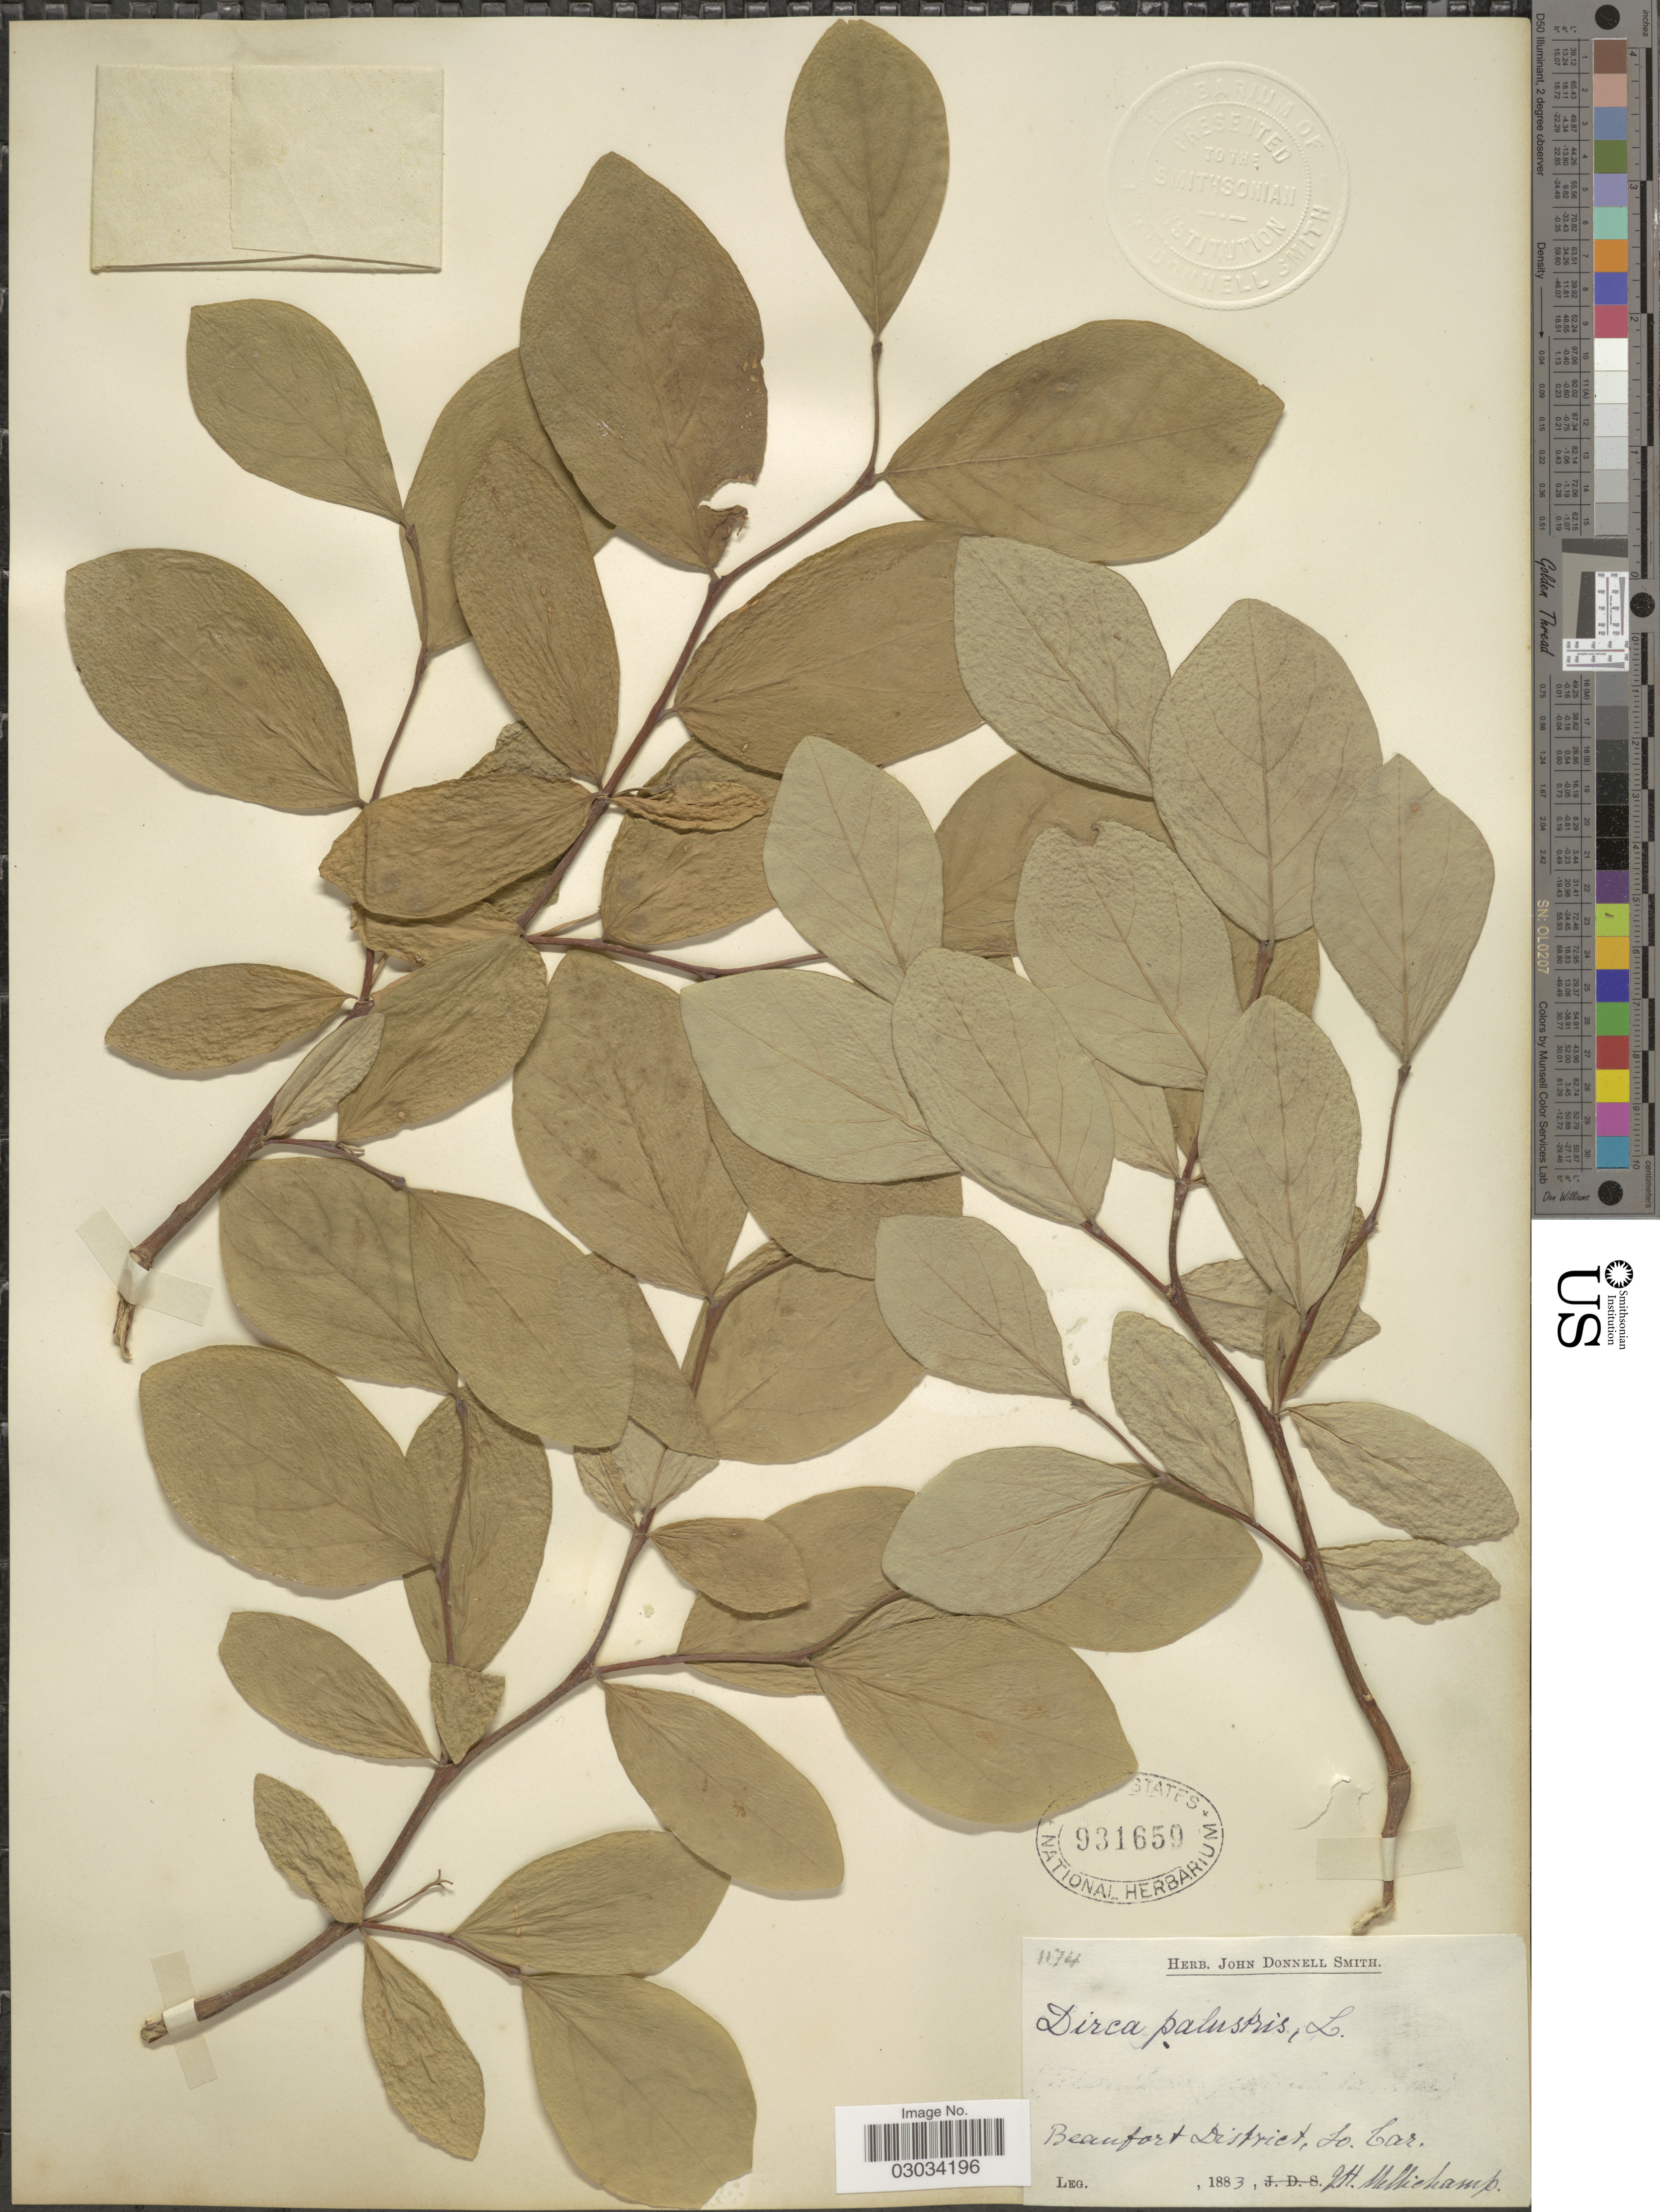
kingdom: Plantae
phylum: Tracheophyta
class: Magnoliopsida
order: Malvales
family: Thymelaeaceae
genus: Dirca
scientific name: Dirca palustris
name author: L.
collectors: J. H. Mellichamp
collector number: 1174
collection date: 1883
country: United States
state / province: South Carolina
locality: Beaufort District.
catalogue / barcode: US 931659